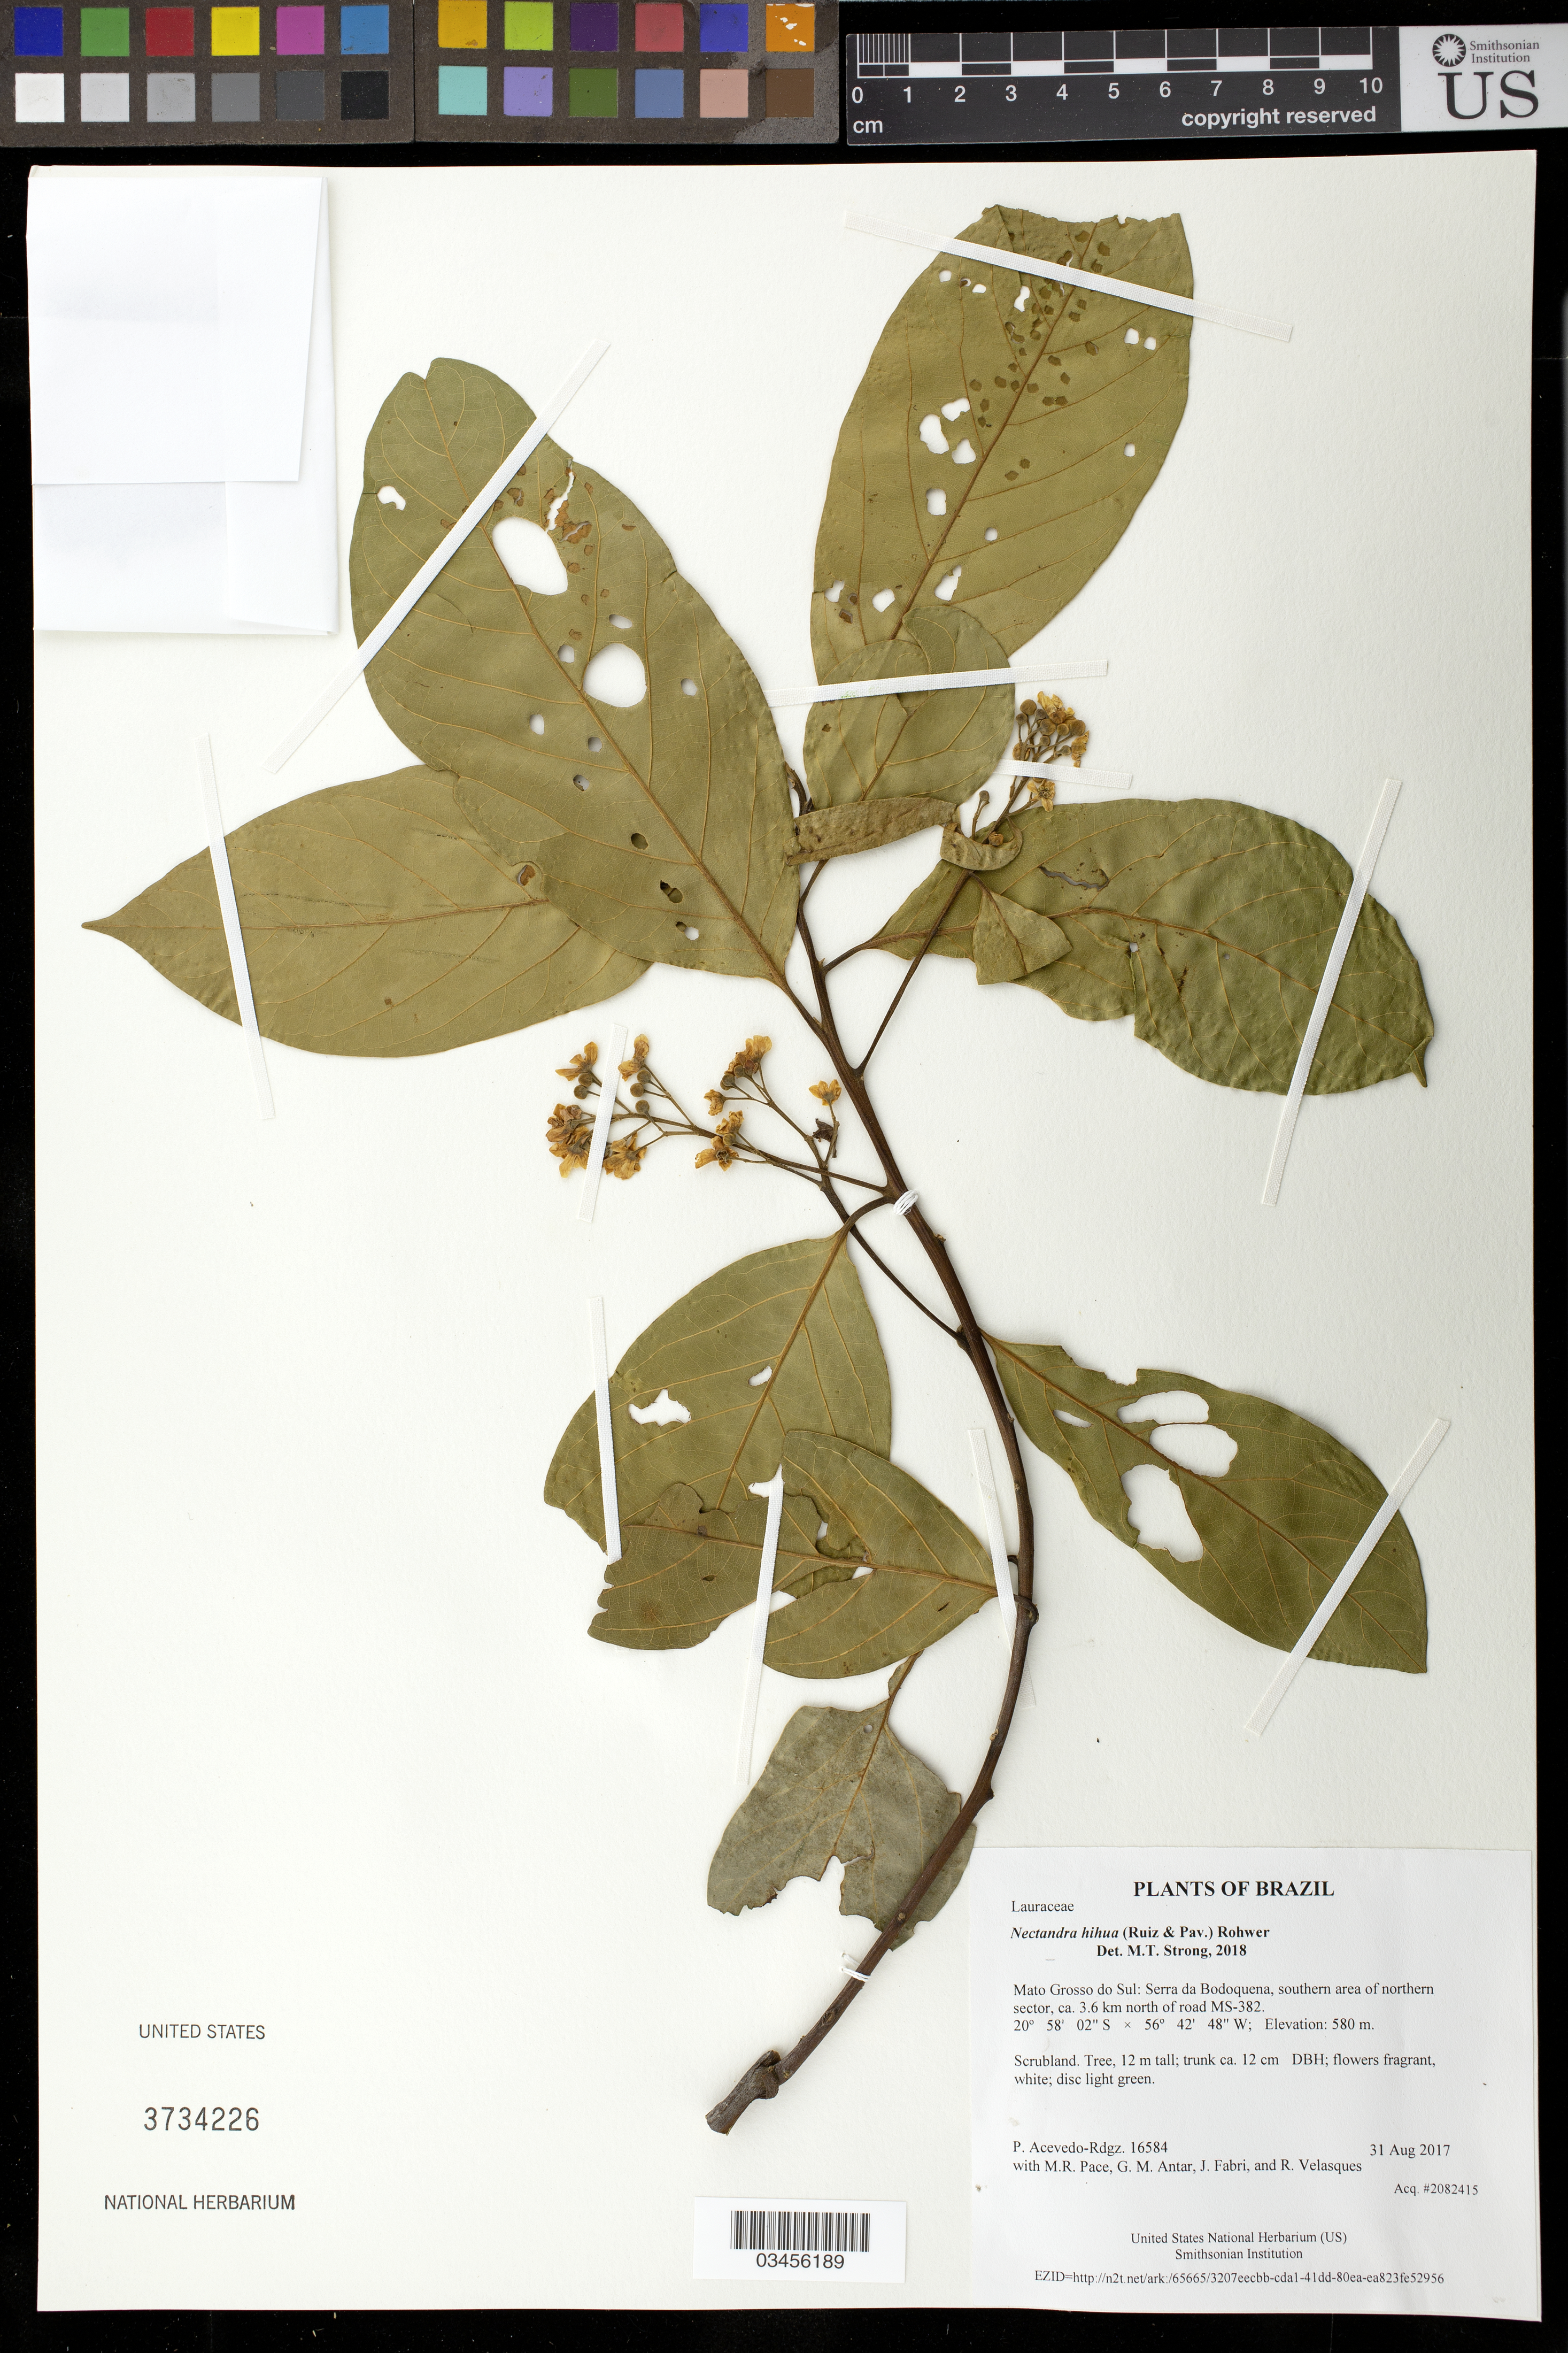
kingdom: Plantae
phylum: Tracheophyta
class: Magnoliopsida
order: Laurales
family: Lauraceae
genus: Nectandra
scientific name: Nectandra hihua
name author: (Ruiz & Pav.) Rohwer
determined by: Strong, Mark T., (BOT), Smithsonian Institution - National Museum of Natural History (UNITED STATES)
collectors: P. Acevedo-Rodr., M. R. Pace, G. M. Antar, J. Fabri & R. Velasques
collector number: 16584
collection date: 2017-08-31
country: Brazil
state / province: Mato Grosso do Sul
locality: Serra da Bodoquena, southern area of northern sector, ca. 3.6 km north of road MS-382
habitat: Scrubland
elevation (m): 580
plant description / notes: US, NY, K, MO, RB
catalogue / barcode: US 3734226